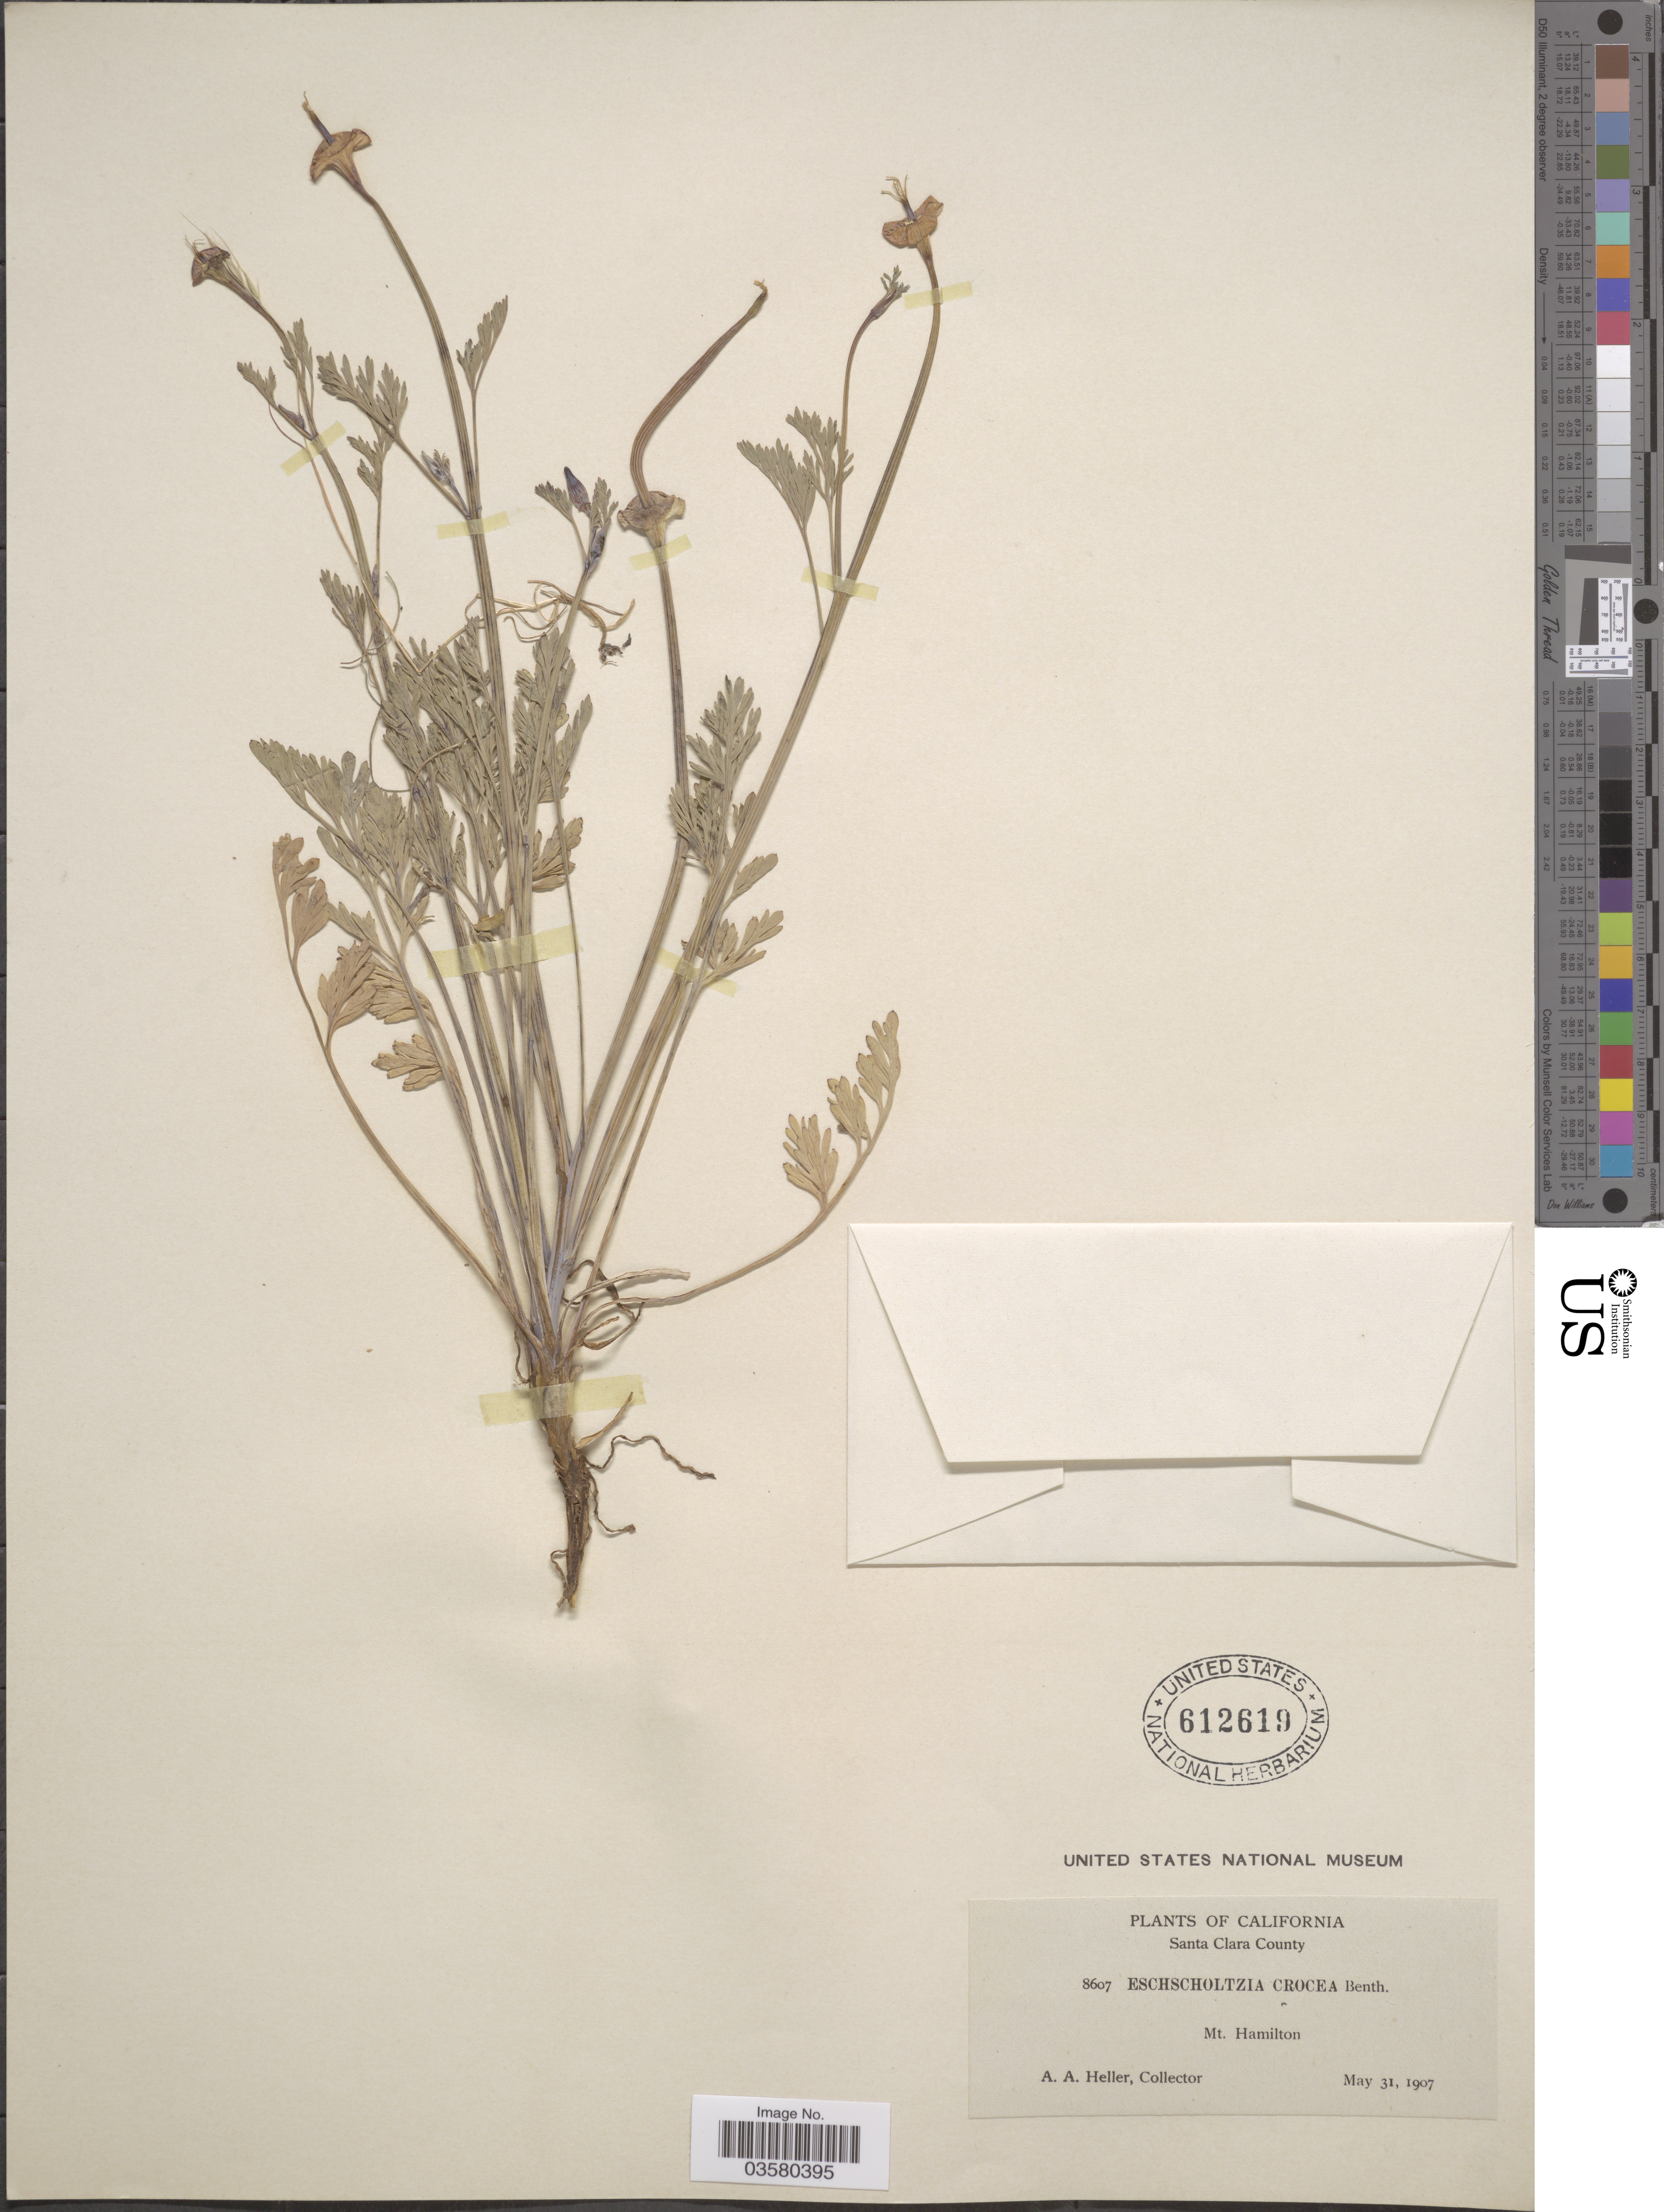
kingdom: Plantae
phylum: Tracheophyta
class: Magnoliopsida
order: Ranunculales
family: Papaveraceae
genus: Eschscholzia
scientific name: Eschscholzia californica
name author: Cham.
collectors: A. A. Heller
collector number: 8607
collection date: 1907-05-31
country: United States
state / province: California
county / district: Santa Clara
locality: Santa Clara County. Mt. Hamilton.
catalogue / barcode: US 612619